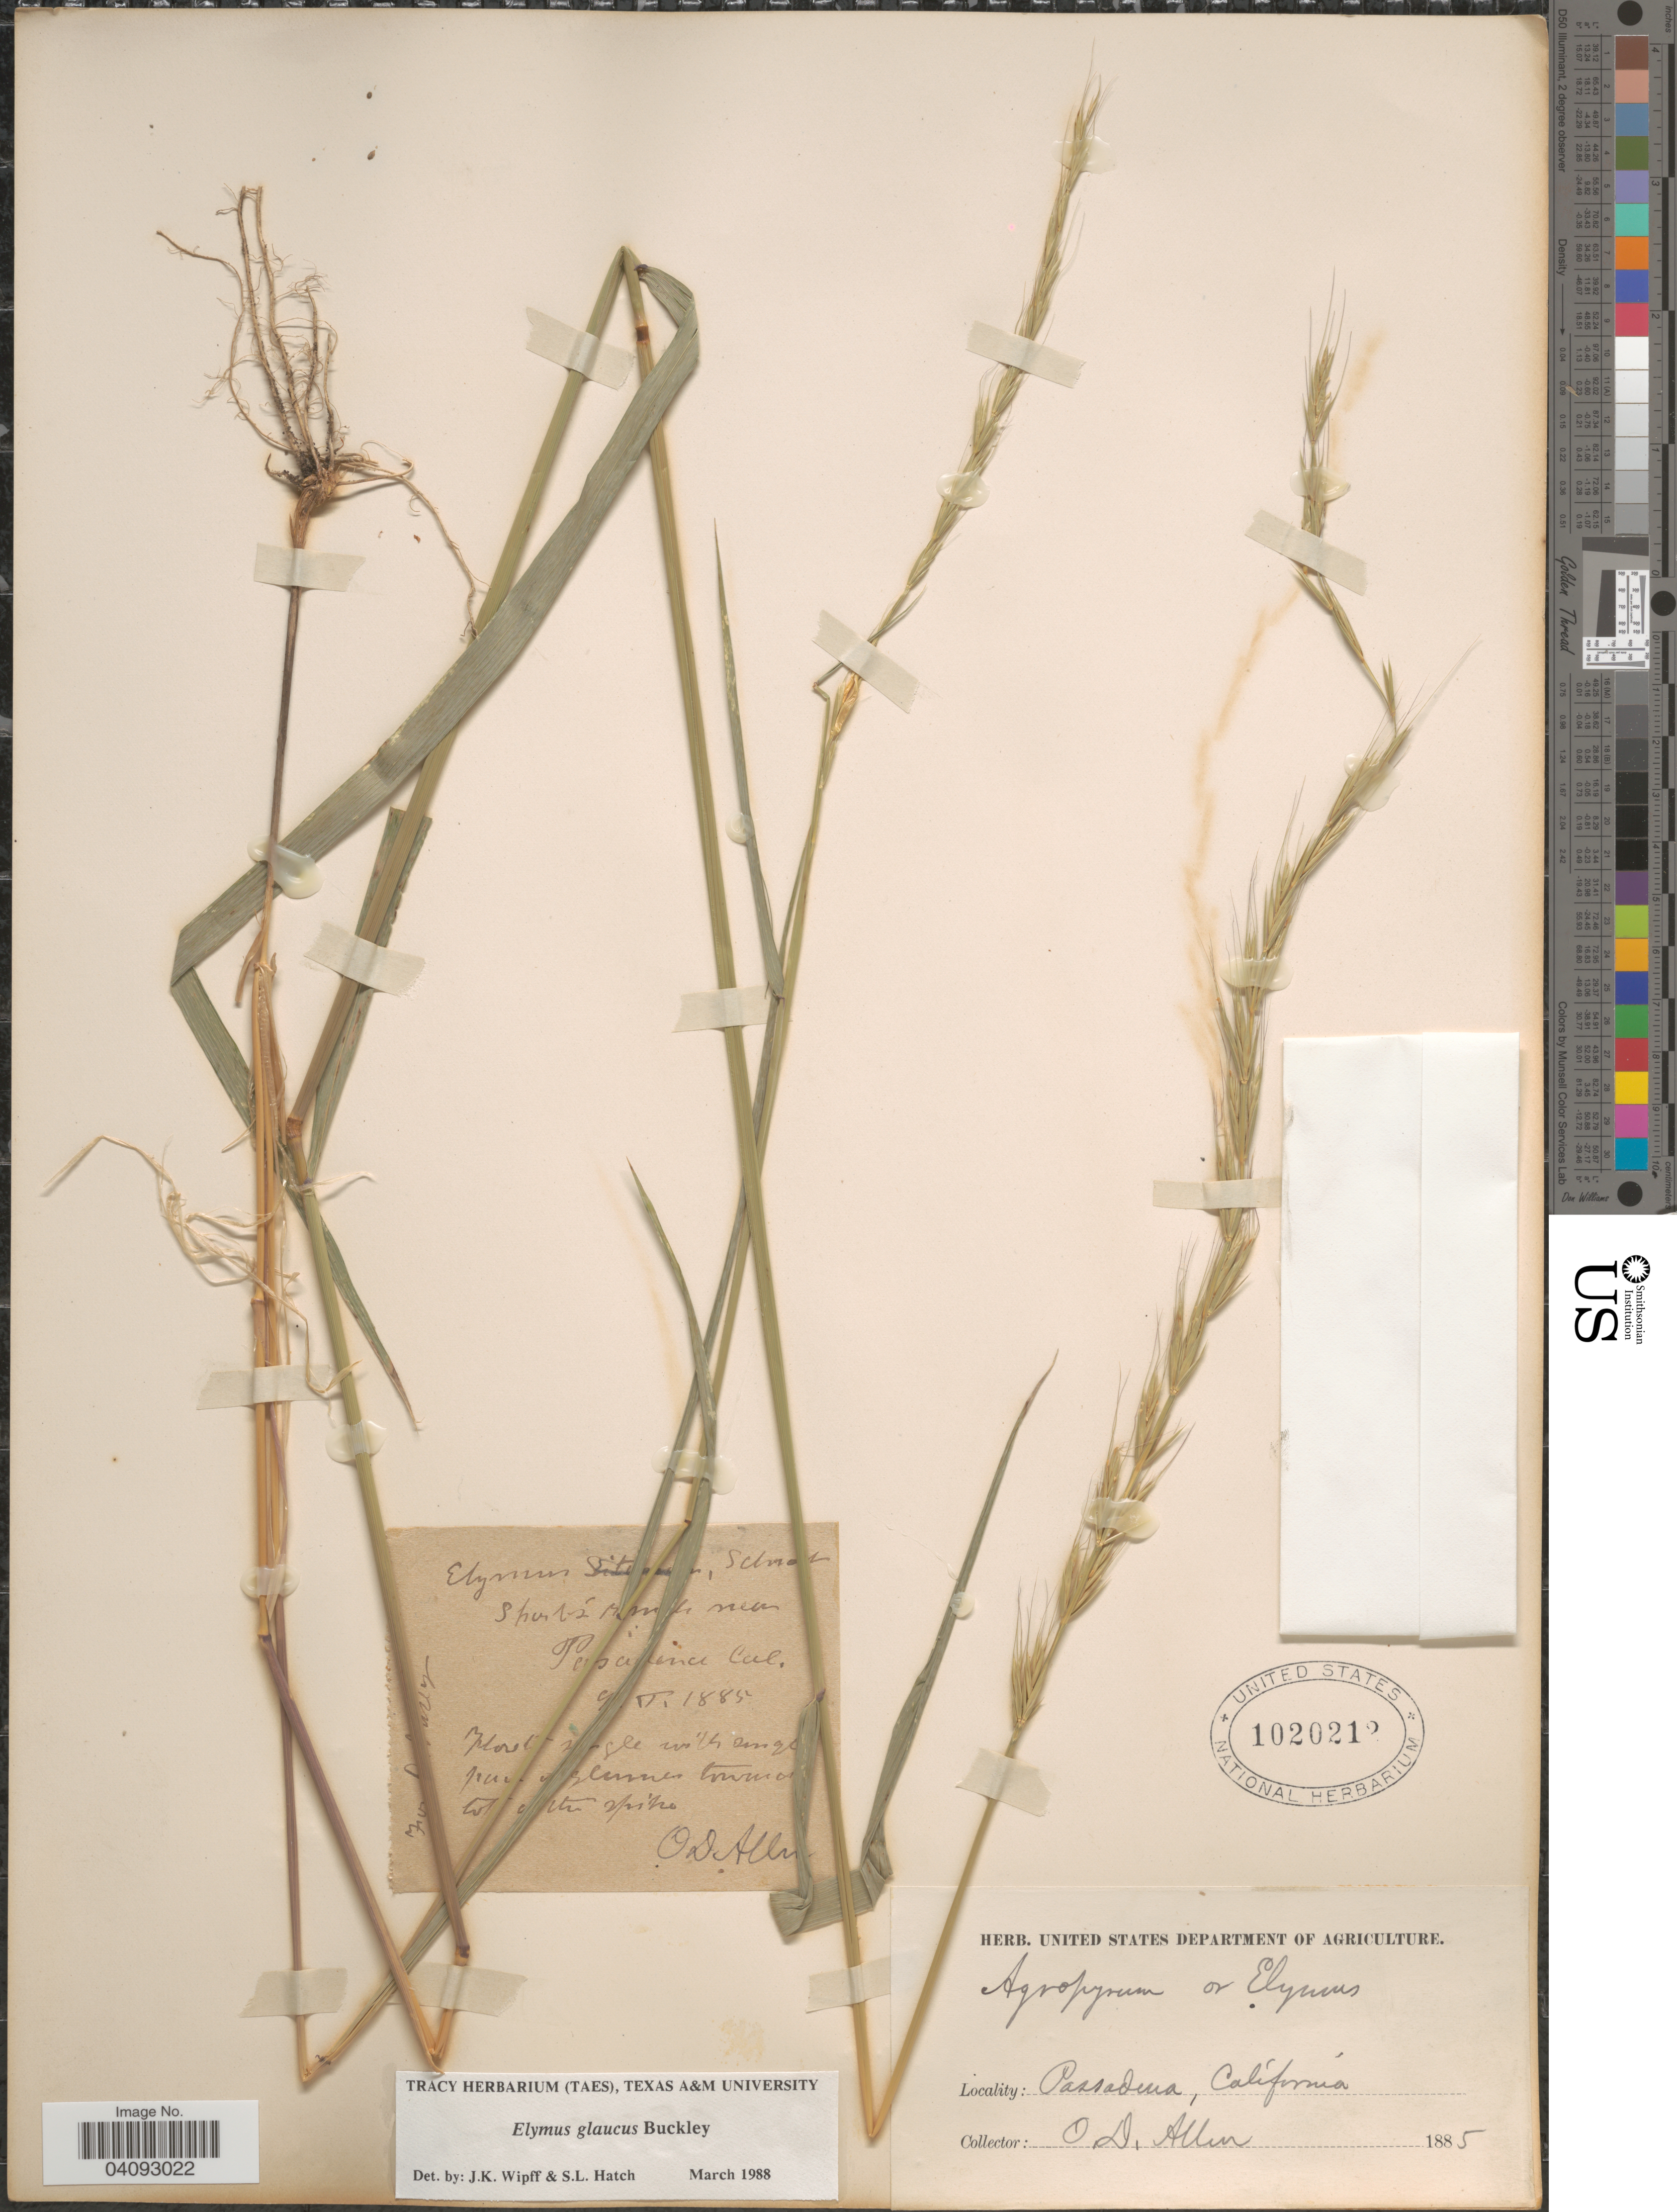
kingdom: Plantae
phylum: Tracheophyta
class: Liliopsida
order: Poales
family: Poaceae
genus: Elymus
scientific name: Elymus glaucus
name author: Buckley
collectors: O. D. Allen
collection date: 1885-05-09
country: United States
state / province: California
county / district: Los Angeles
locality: Pasadena.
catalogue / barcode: US 1020212